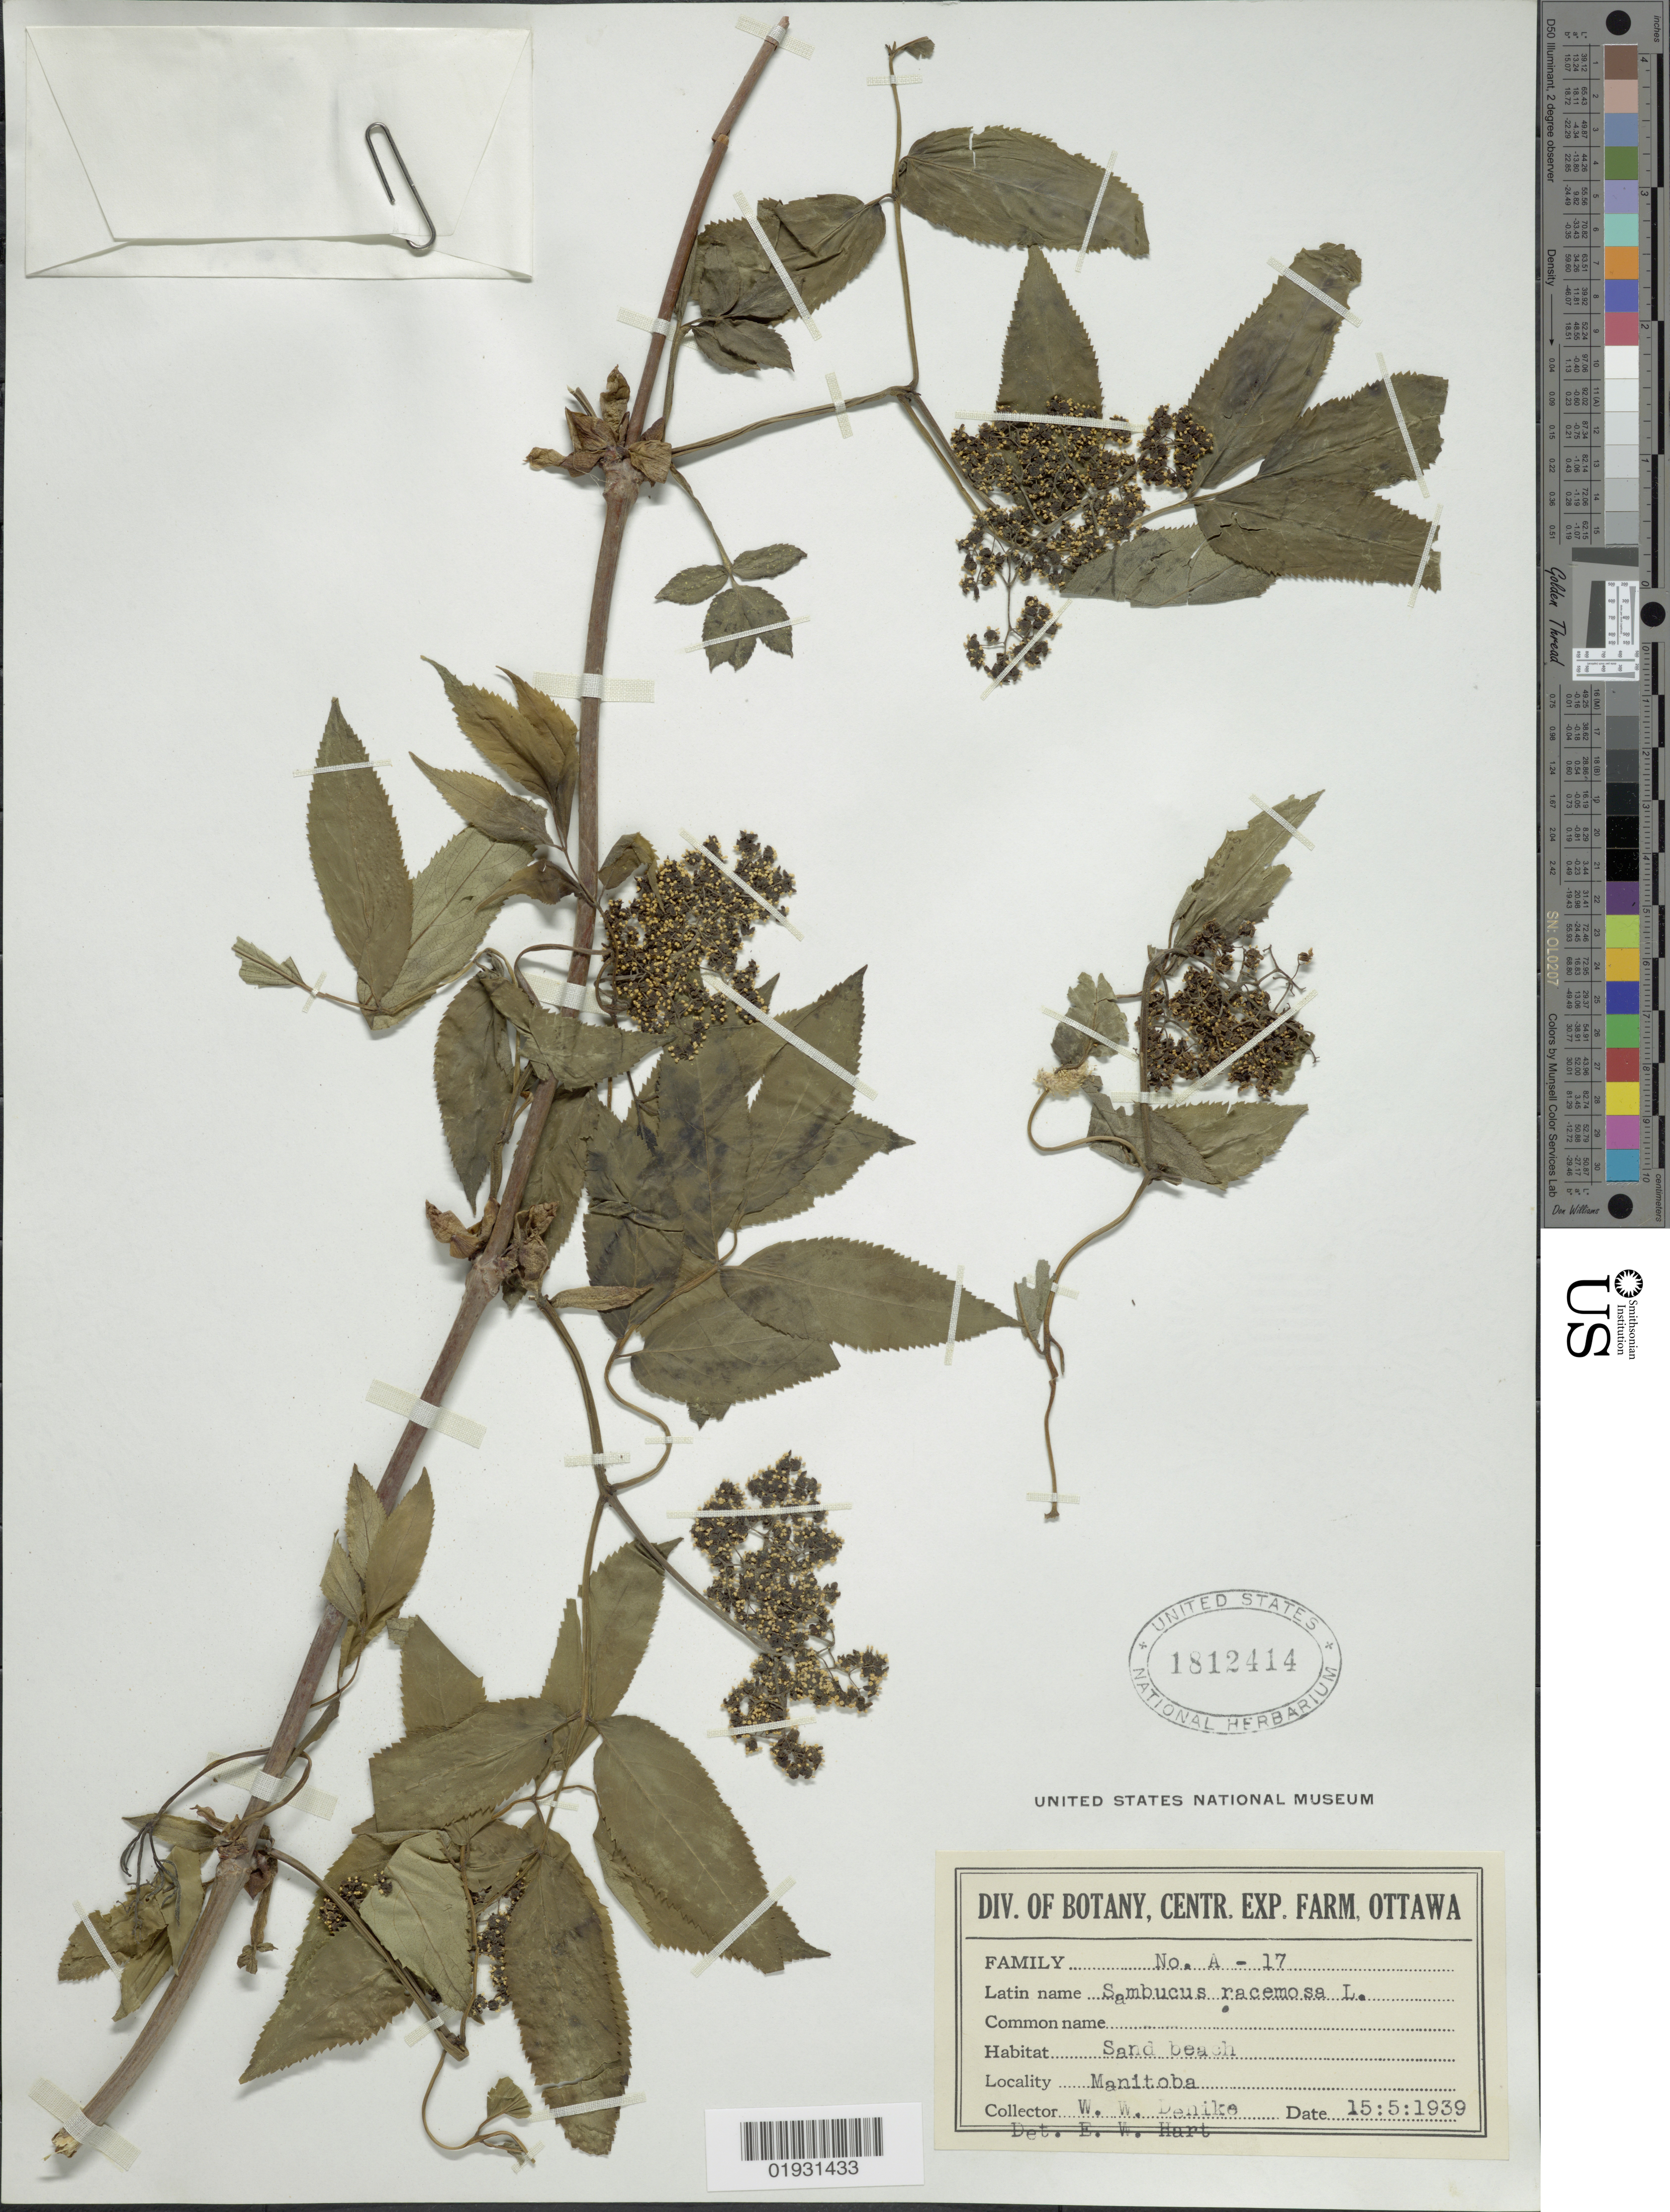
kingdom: Plantae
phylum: Tracheophyta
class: Magnoliopsida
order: Dipsacales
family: Viburnaceae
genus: Sambucus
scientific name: Sambucus racemosa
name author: L.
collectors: W. Denike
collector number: A-17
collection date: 1939-05-15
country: Canada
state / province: Manitoba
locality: Manitoba.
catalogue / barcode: US 1812414